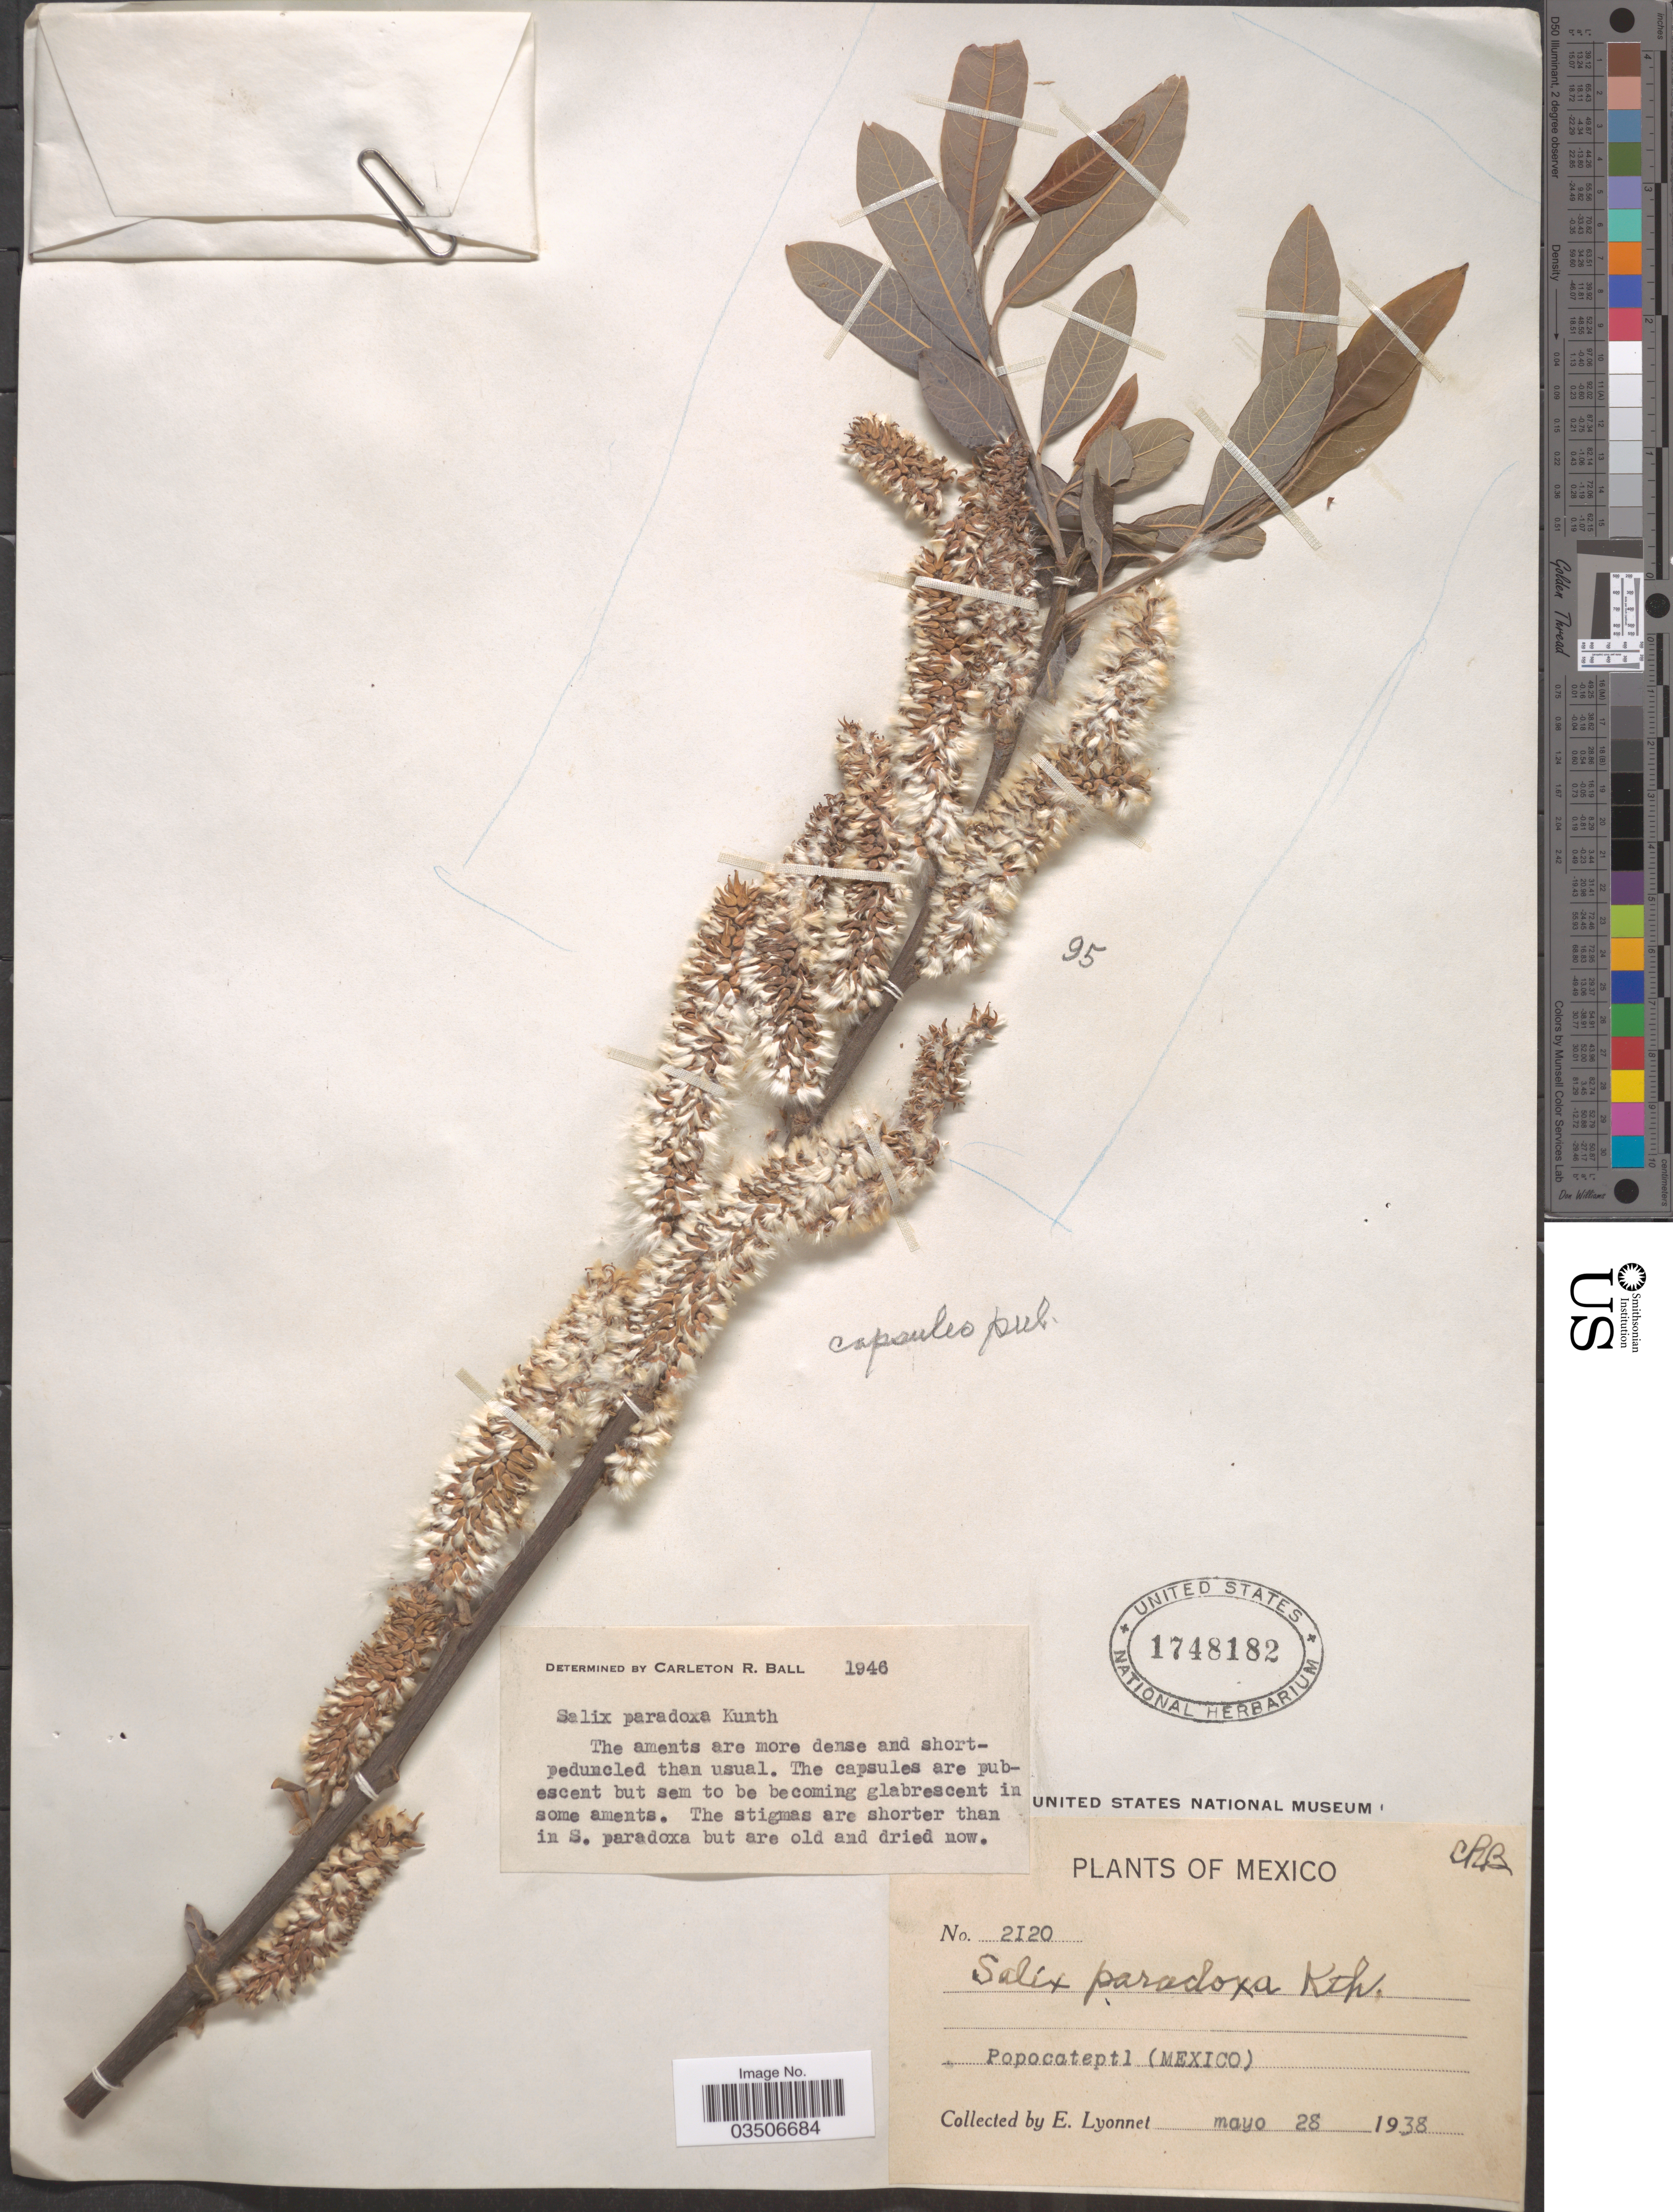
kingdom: Plantae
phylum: Tracheophyta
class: Magnoliopsida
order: Malpighiales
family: Salicaceae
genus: Salix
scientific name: Salix paradoxa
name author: Kunth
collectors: E. Lyonnet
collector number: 2120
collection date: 1938-05-28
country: Mexico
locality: Popocateptl.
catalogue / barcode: US 1748182